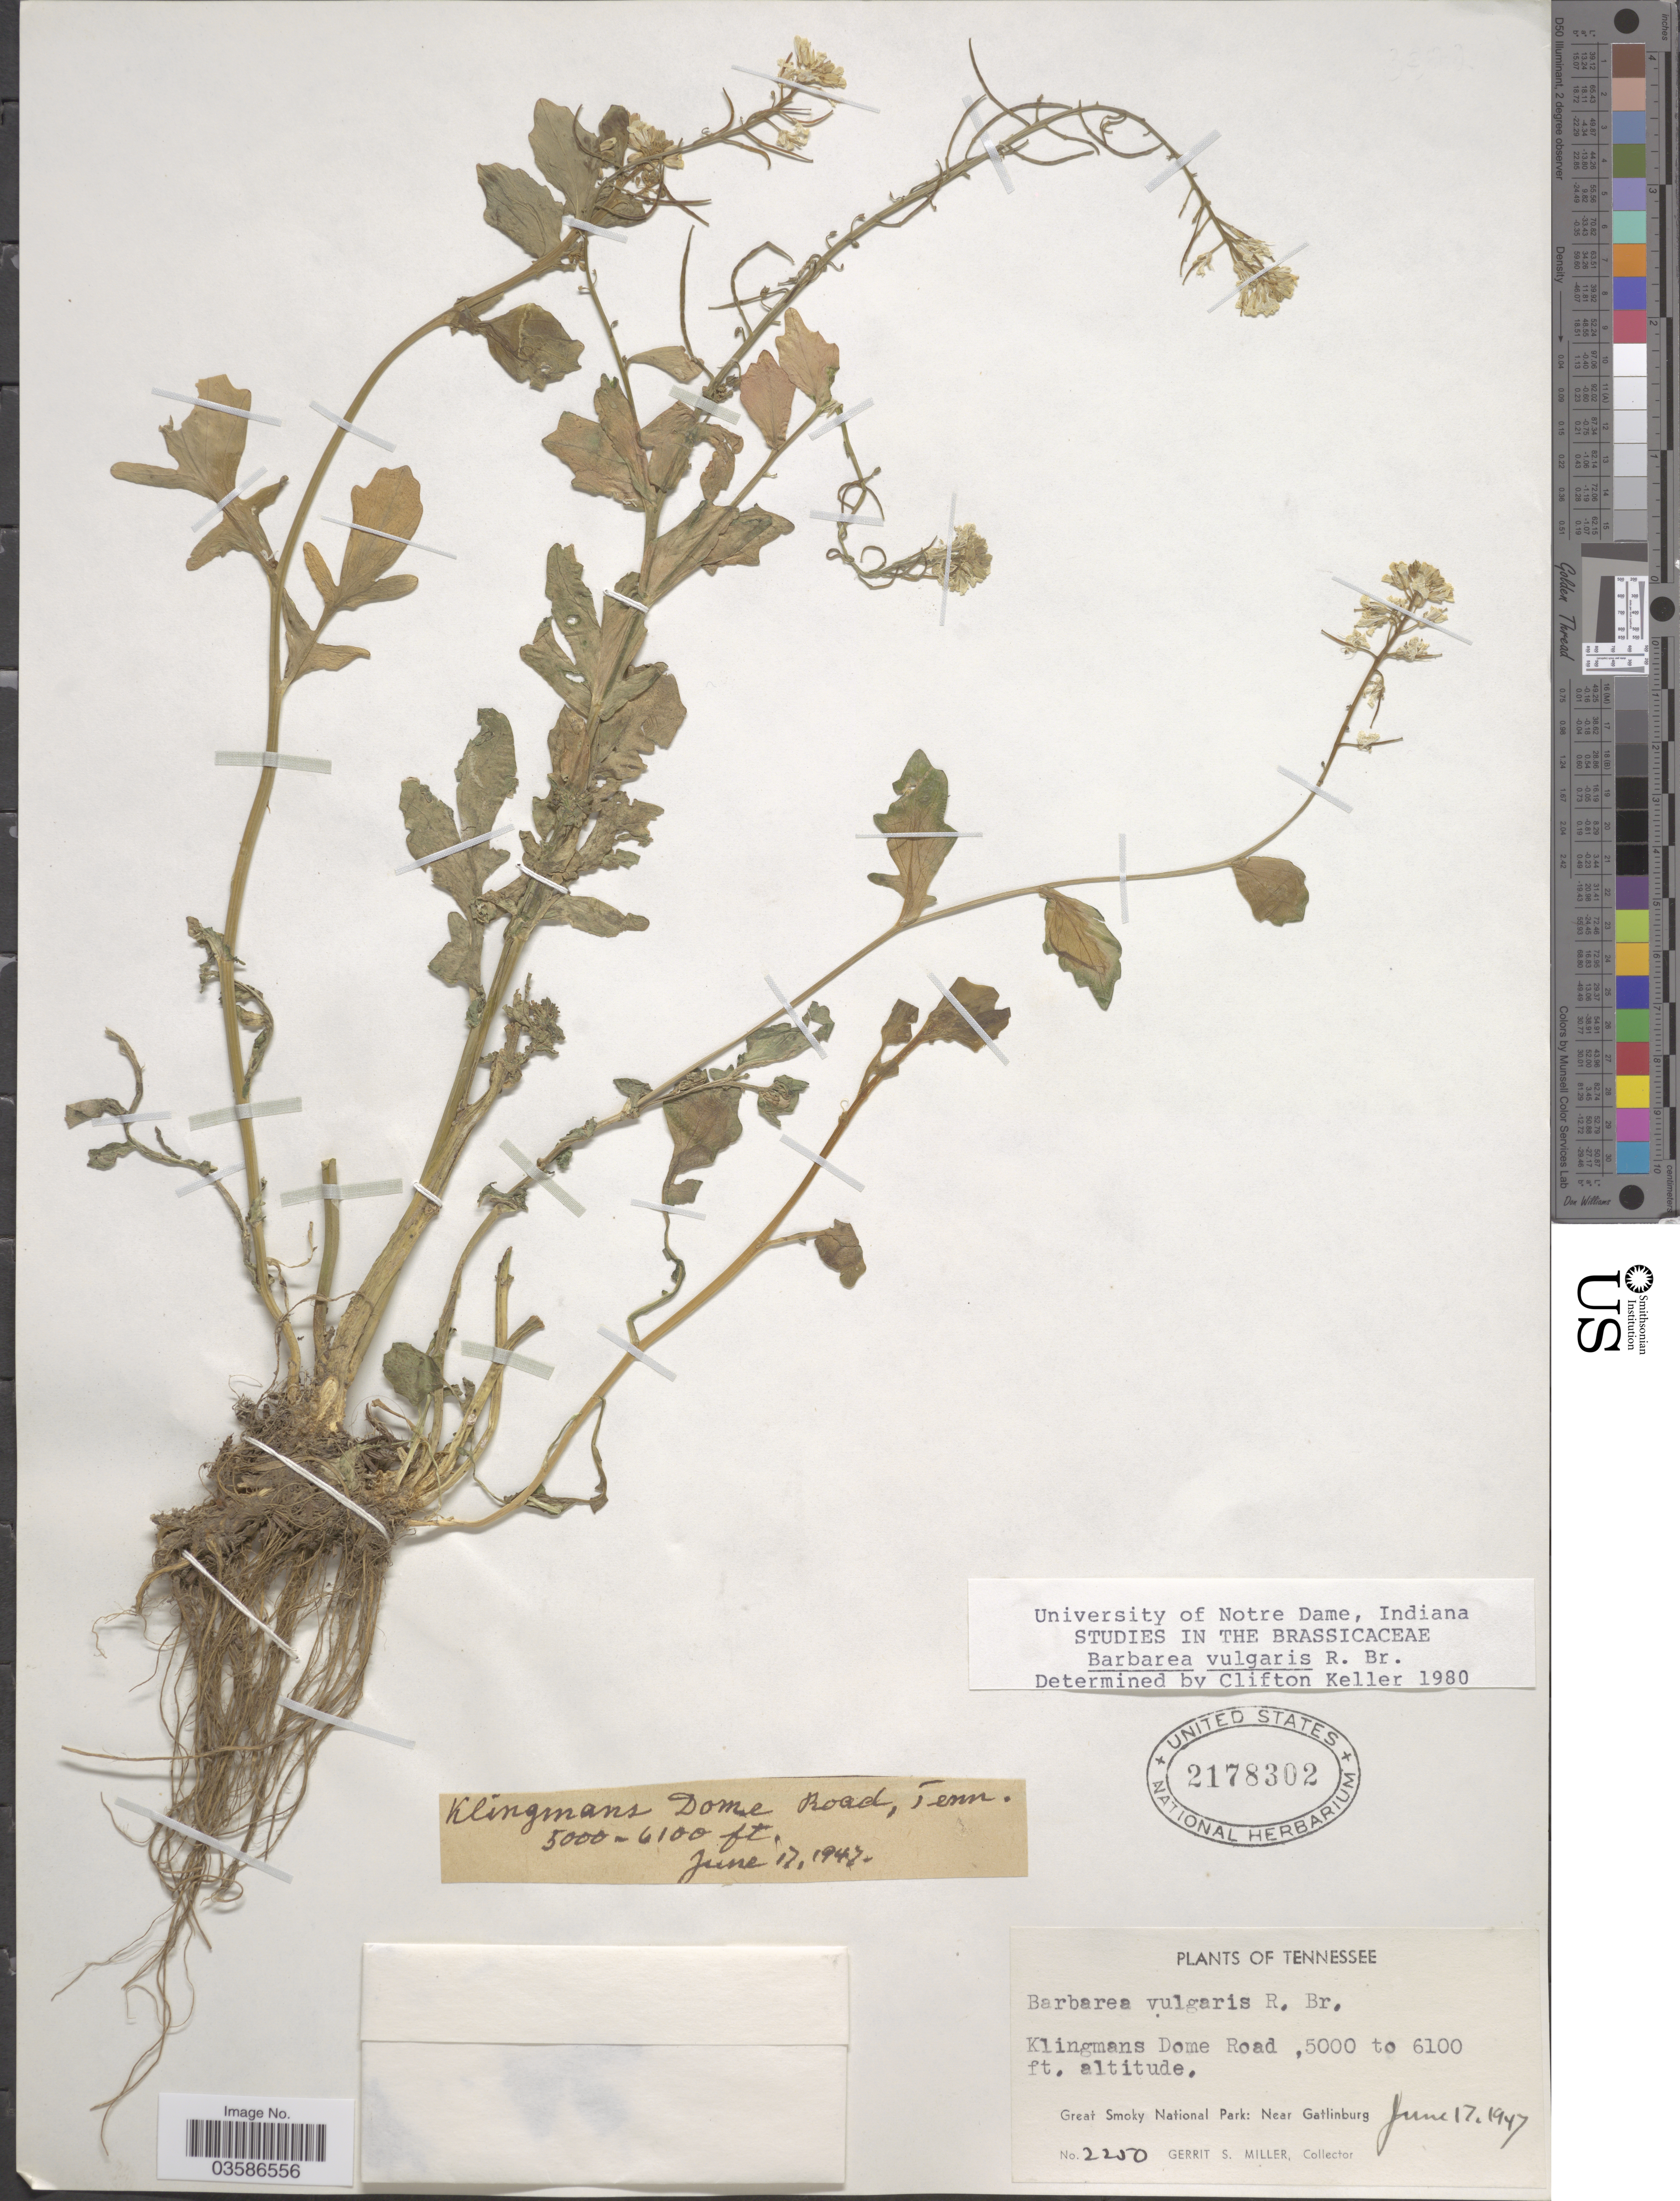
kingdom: Plantae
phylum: Tracheophyta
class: Magnoliopsida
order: Brassicales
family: Brassicaceae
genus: Barbarea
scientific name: Barbarea vulgaris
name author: W.T. Aiton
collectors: G. S. Miller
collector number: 2250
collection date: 1947-06-17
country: United States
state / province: Tennessee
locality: Klingmans Dome Road. Great Smoky National Park: Near Gatlinburg.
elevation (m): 1524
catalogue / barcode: US 2178302